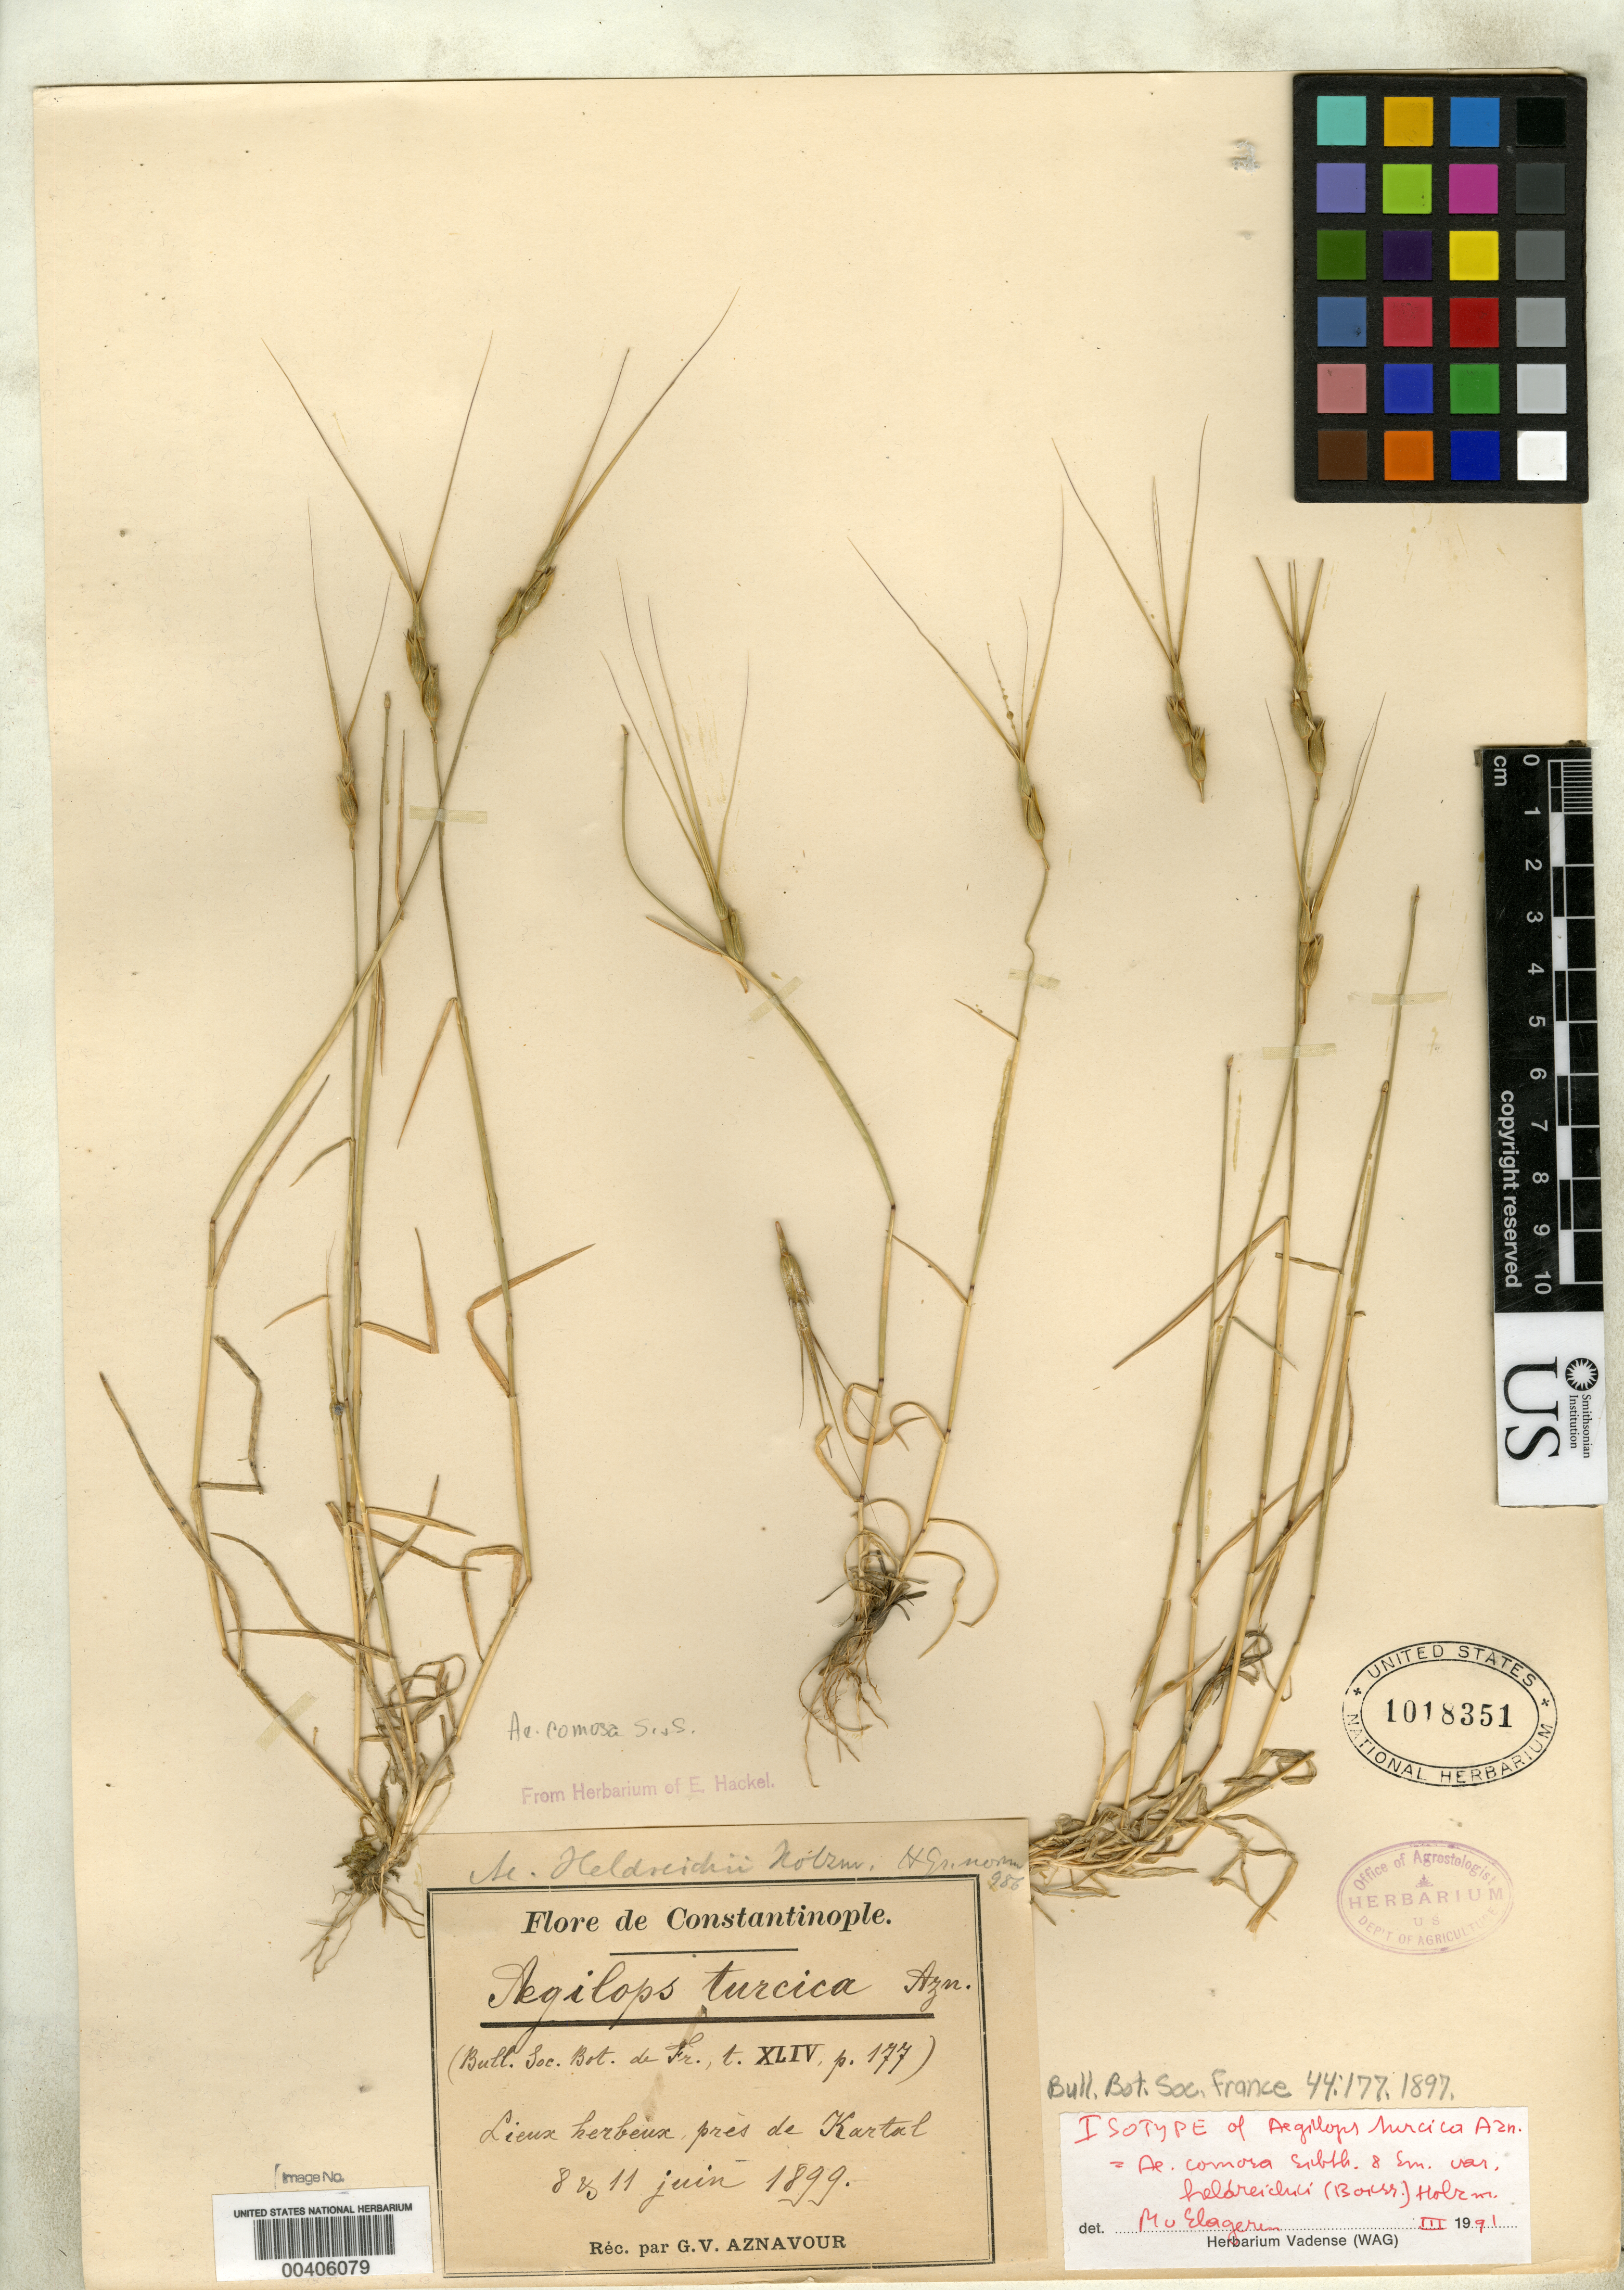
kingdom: Plantae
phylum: Tracheophyta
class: Liliopsida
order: Poales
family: Poaceae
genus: Aegilops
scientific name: Aegilops turica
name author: Azn.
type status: Isotype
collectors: G. V. Aznavour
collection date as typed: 08 Jun 1899 to 11 Jun 1899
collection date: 1899-06-08/1899-06-11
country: Turkey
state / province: Istanbul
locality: Lieux herbeux, pres de Kartal. [Grassy places, close to Kartal.]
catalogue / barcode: US 1018351